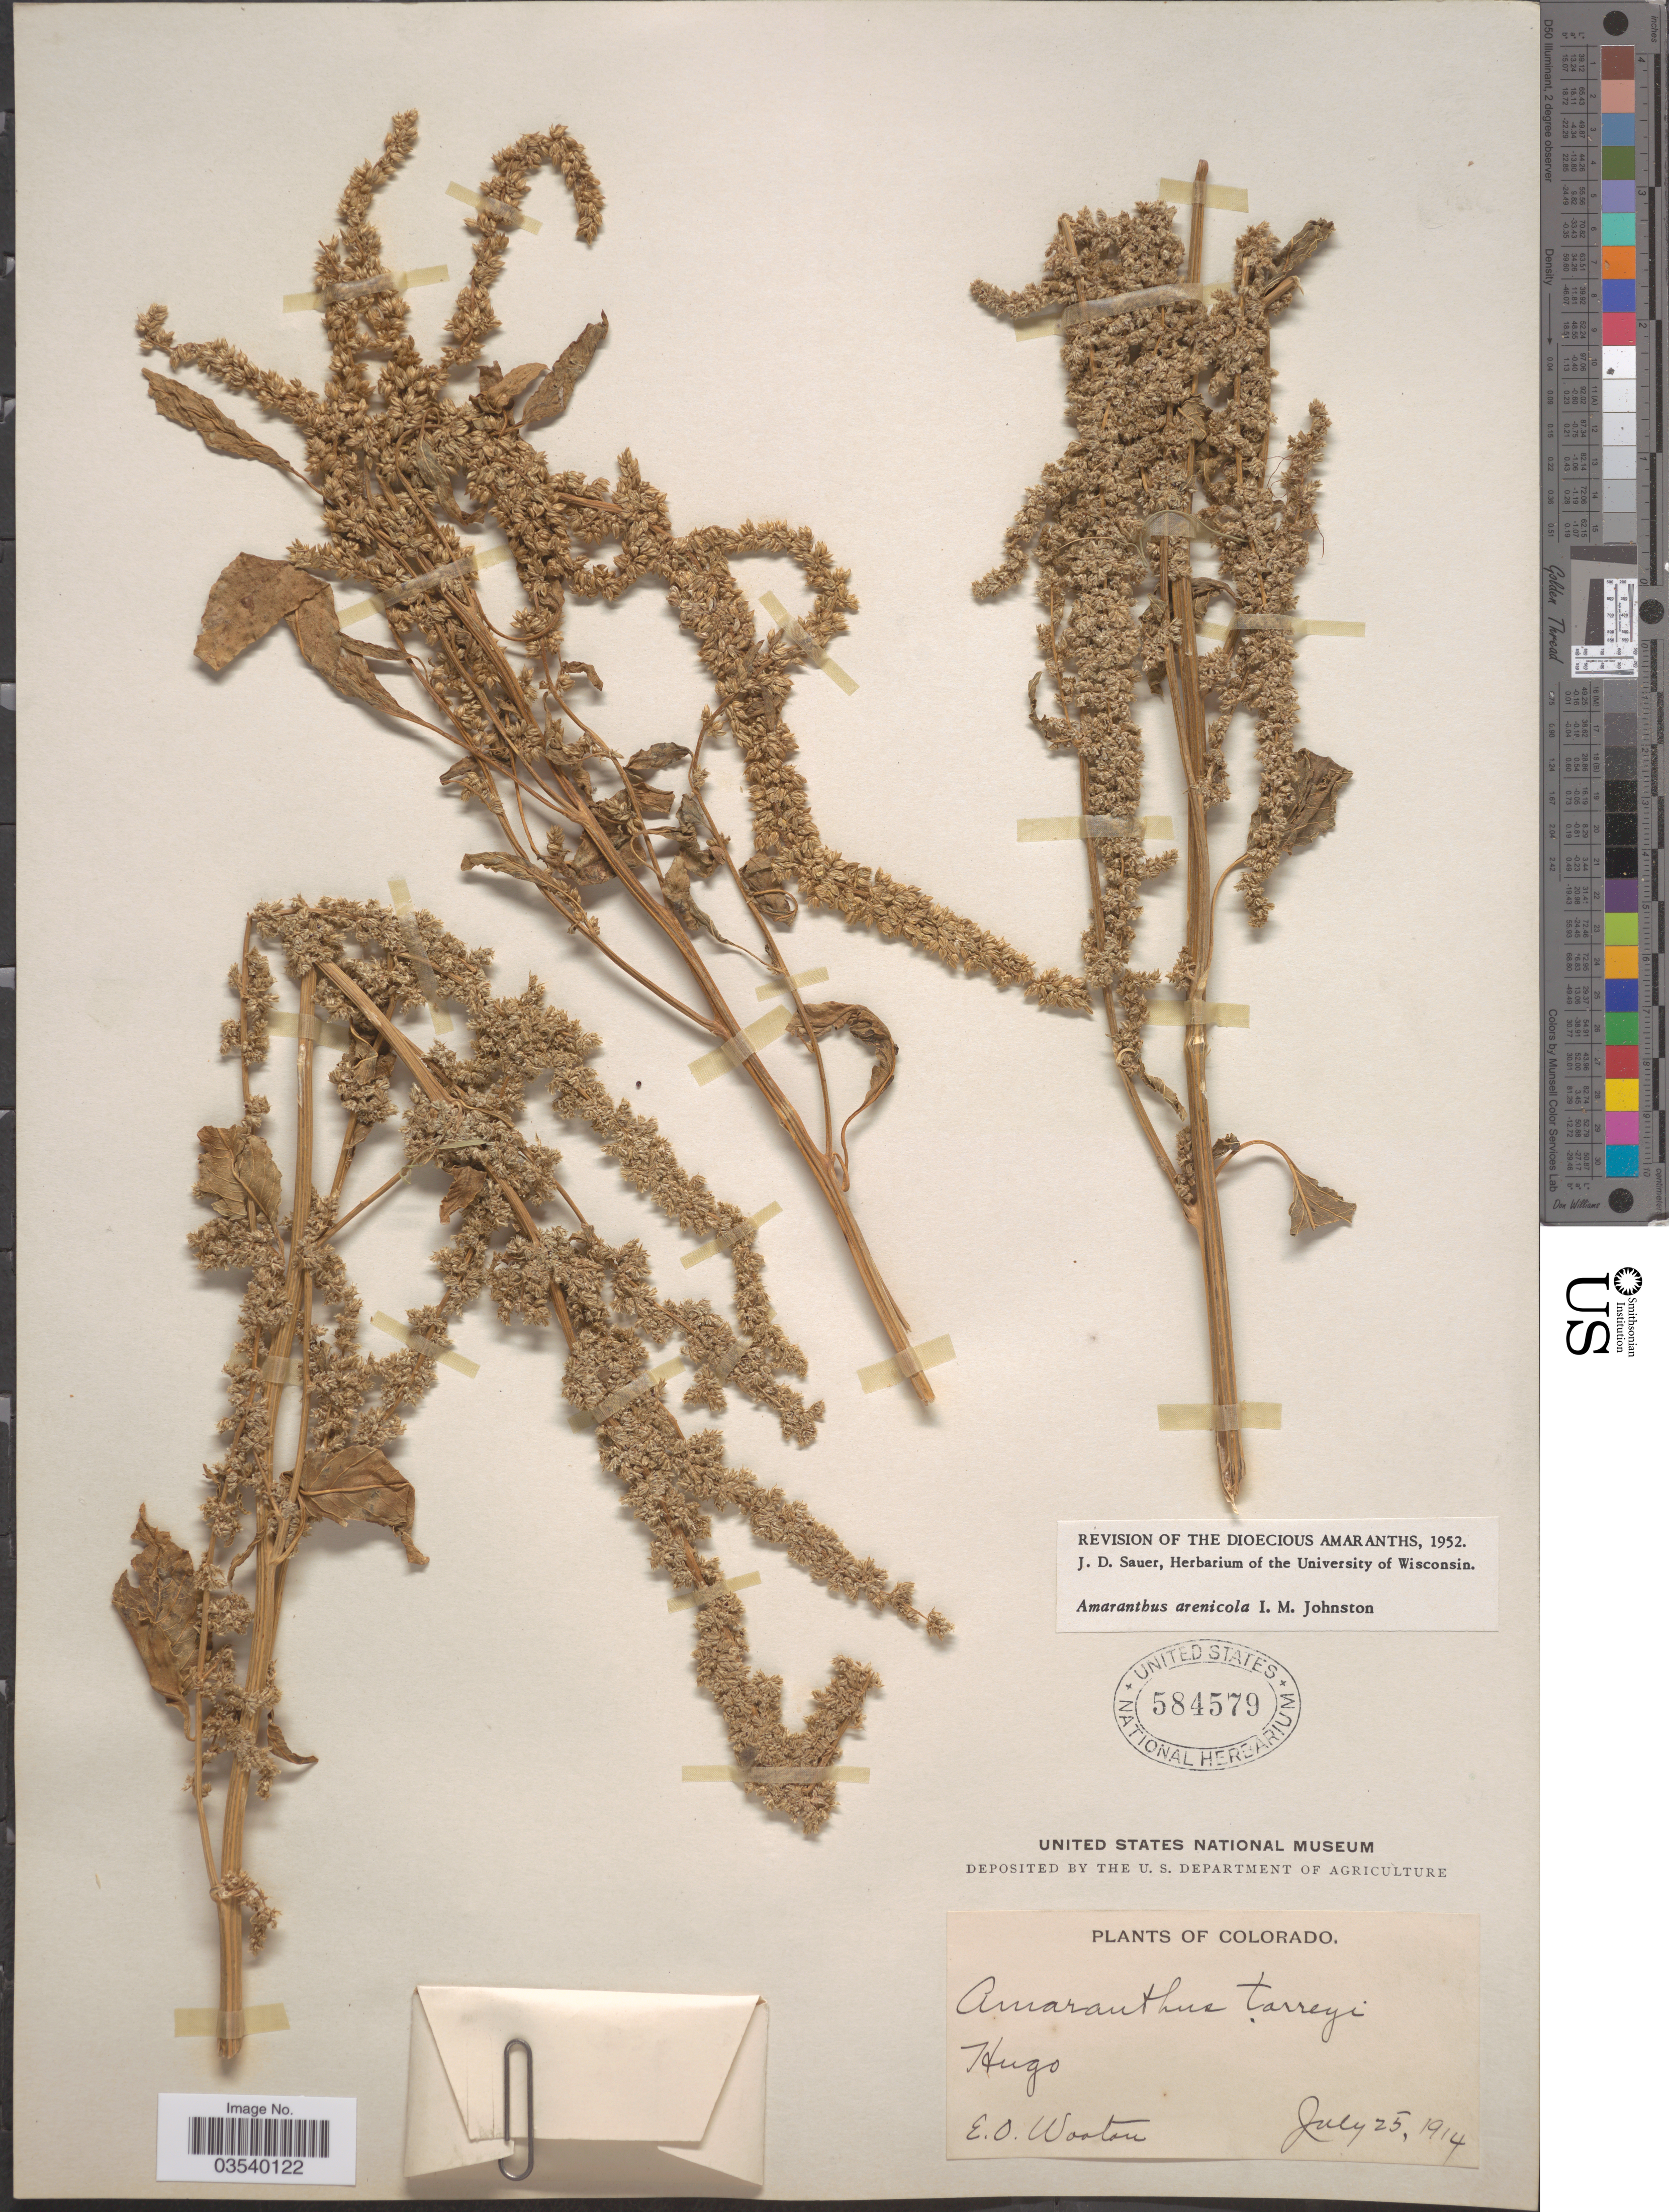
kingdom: Plantae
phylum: Tracheophyta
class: Magnoliopsida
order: Caryophyllales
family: Amaranthaceae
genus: Amaranthus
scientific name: Amaranthus arenicola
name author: I.M. Johnst.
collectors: E. O. Wooton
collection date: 1914-07-25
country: United States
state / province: Colorado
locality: Hugo.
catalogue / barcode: US 584579